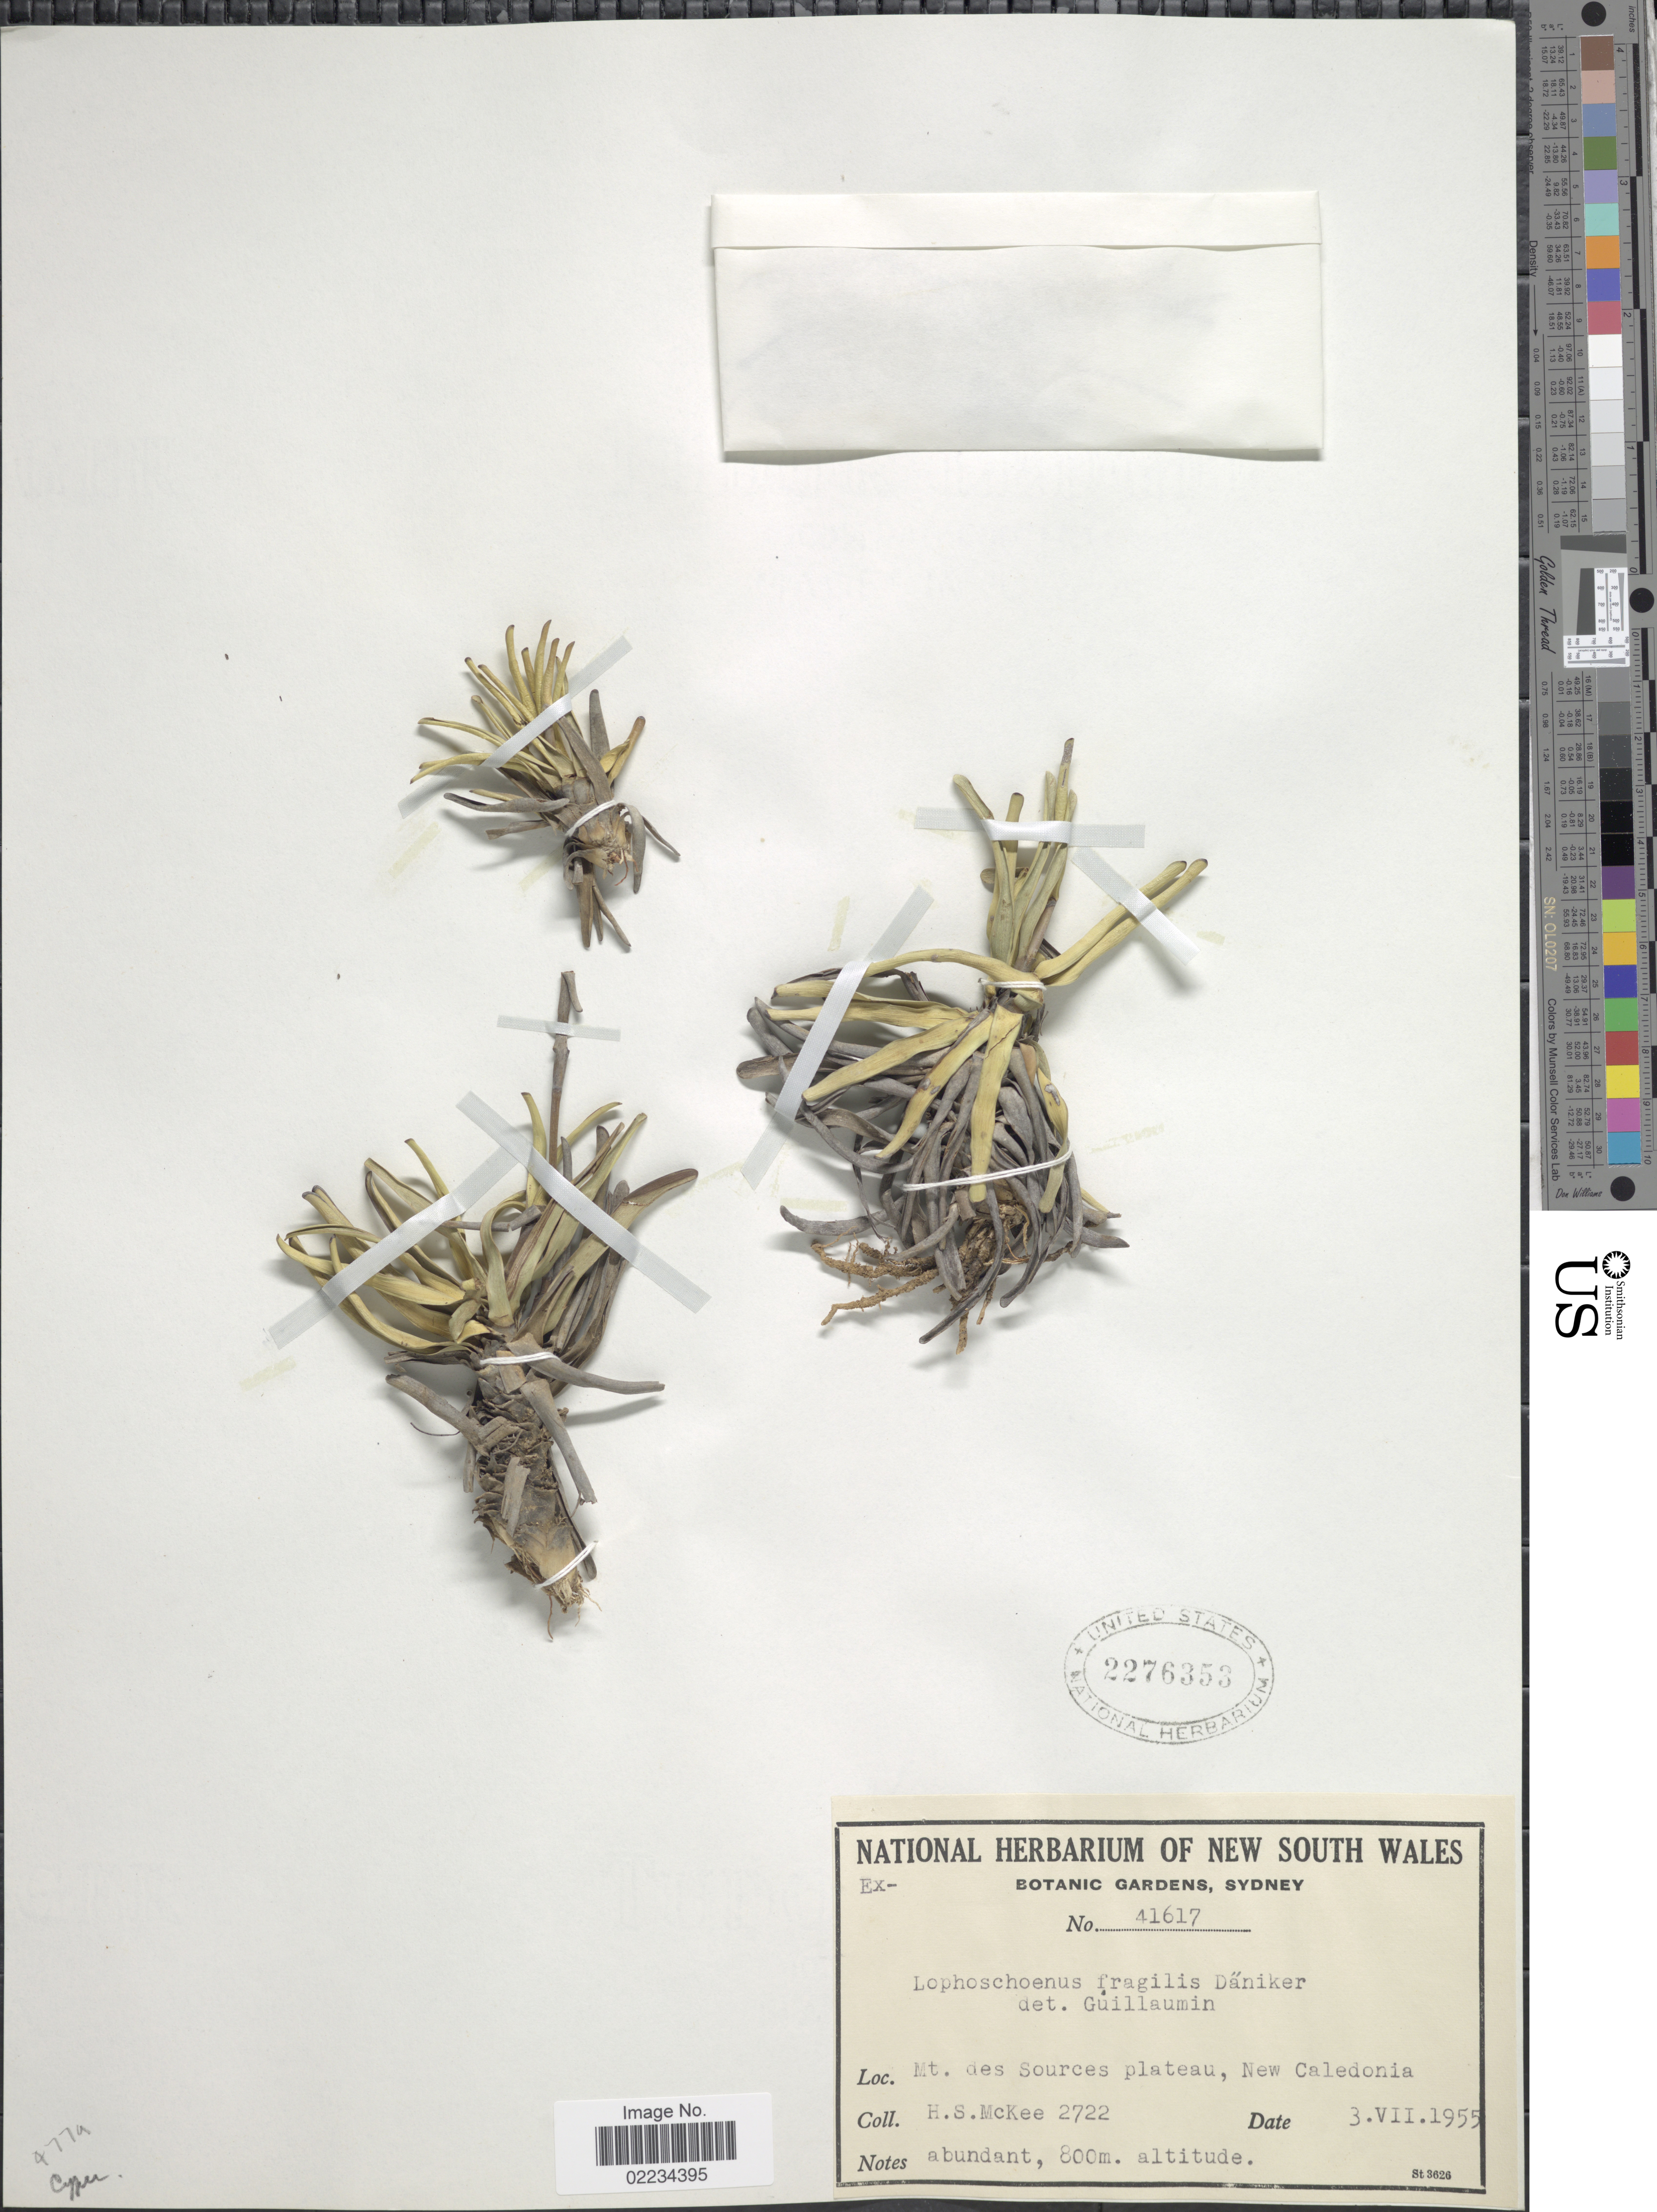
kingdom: Plantae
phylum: Tracheophyta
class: Liliopsida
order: Poales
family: Cyperaceae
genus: Chamaedendron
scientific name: Chamaedendron fragilis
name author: (Däniker) Larridon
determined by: Strong, Mark T., (BOT), Smithsonian Institution - National Museum of Natural History (UNITED STATES)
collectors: H. S. McKee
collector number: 41617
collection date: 1955-07-03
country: New Caledonia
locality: Mt des Sources plateau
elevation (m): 800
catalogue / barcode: US 2276353